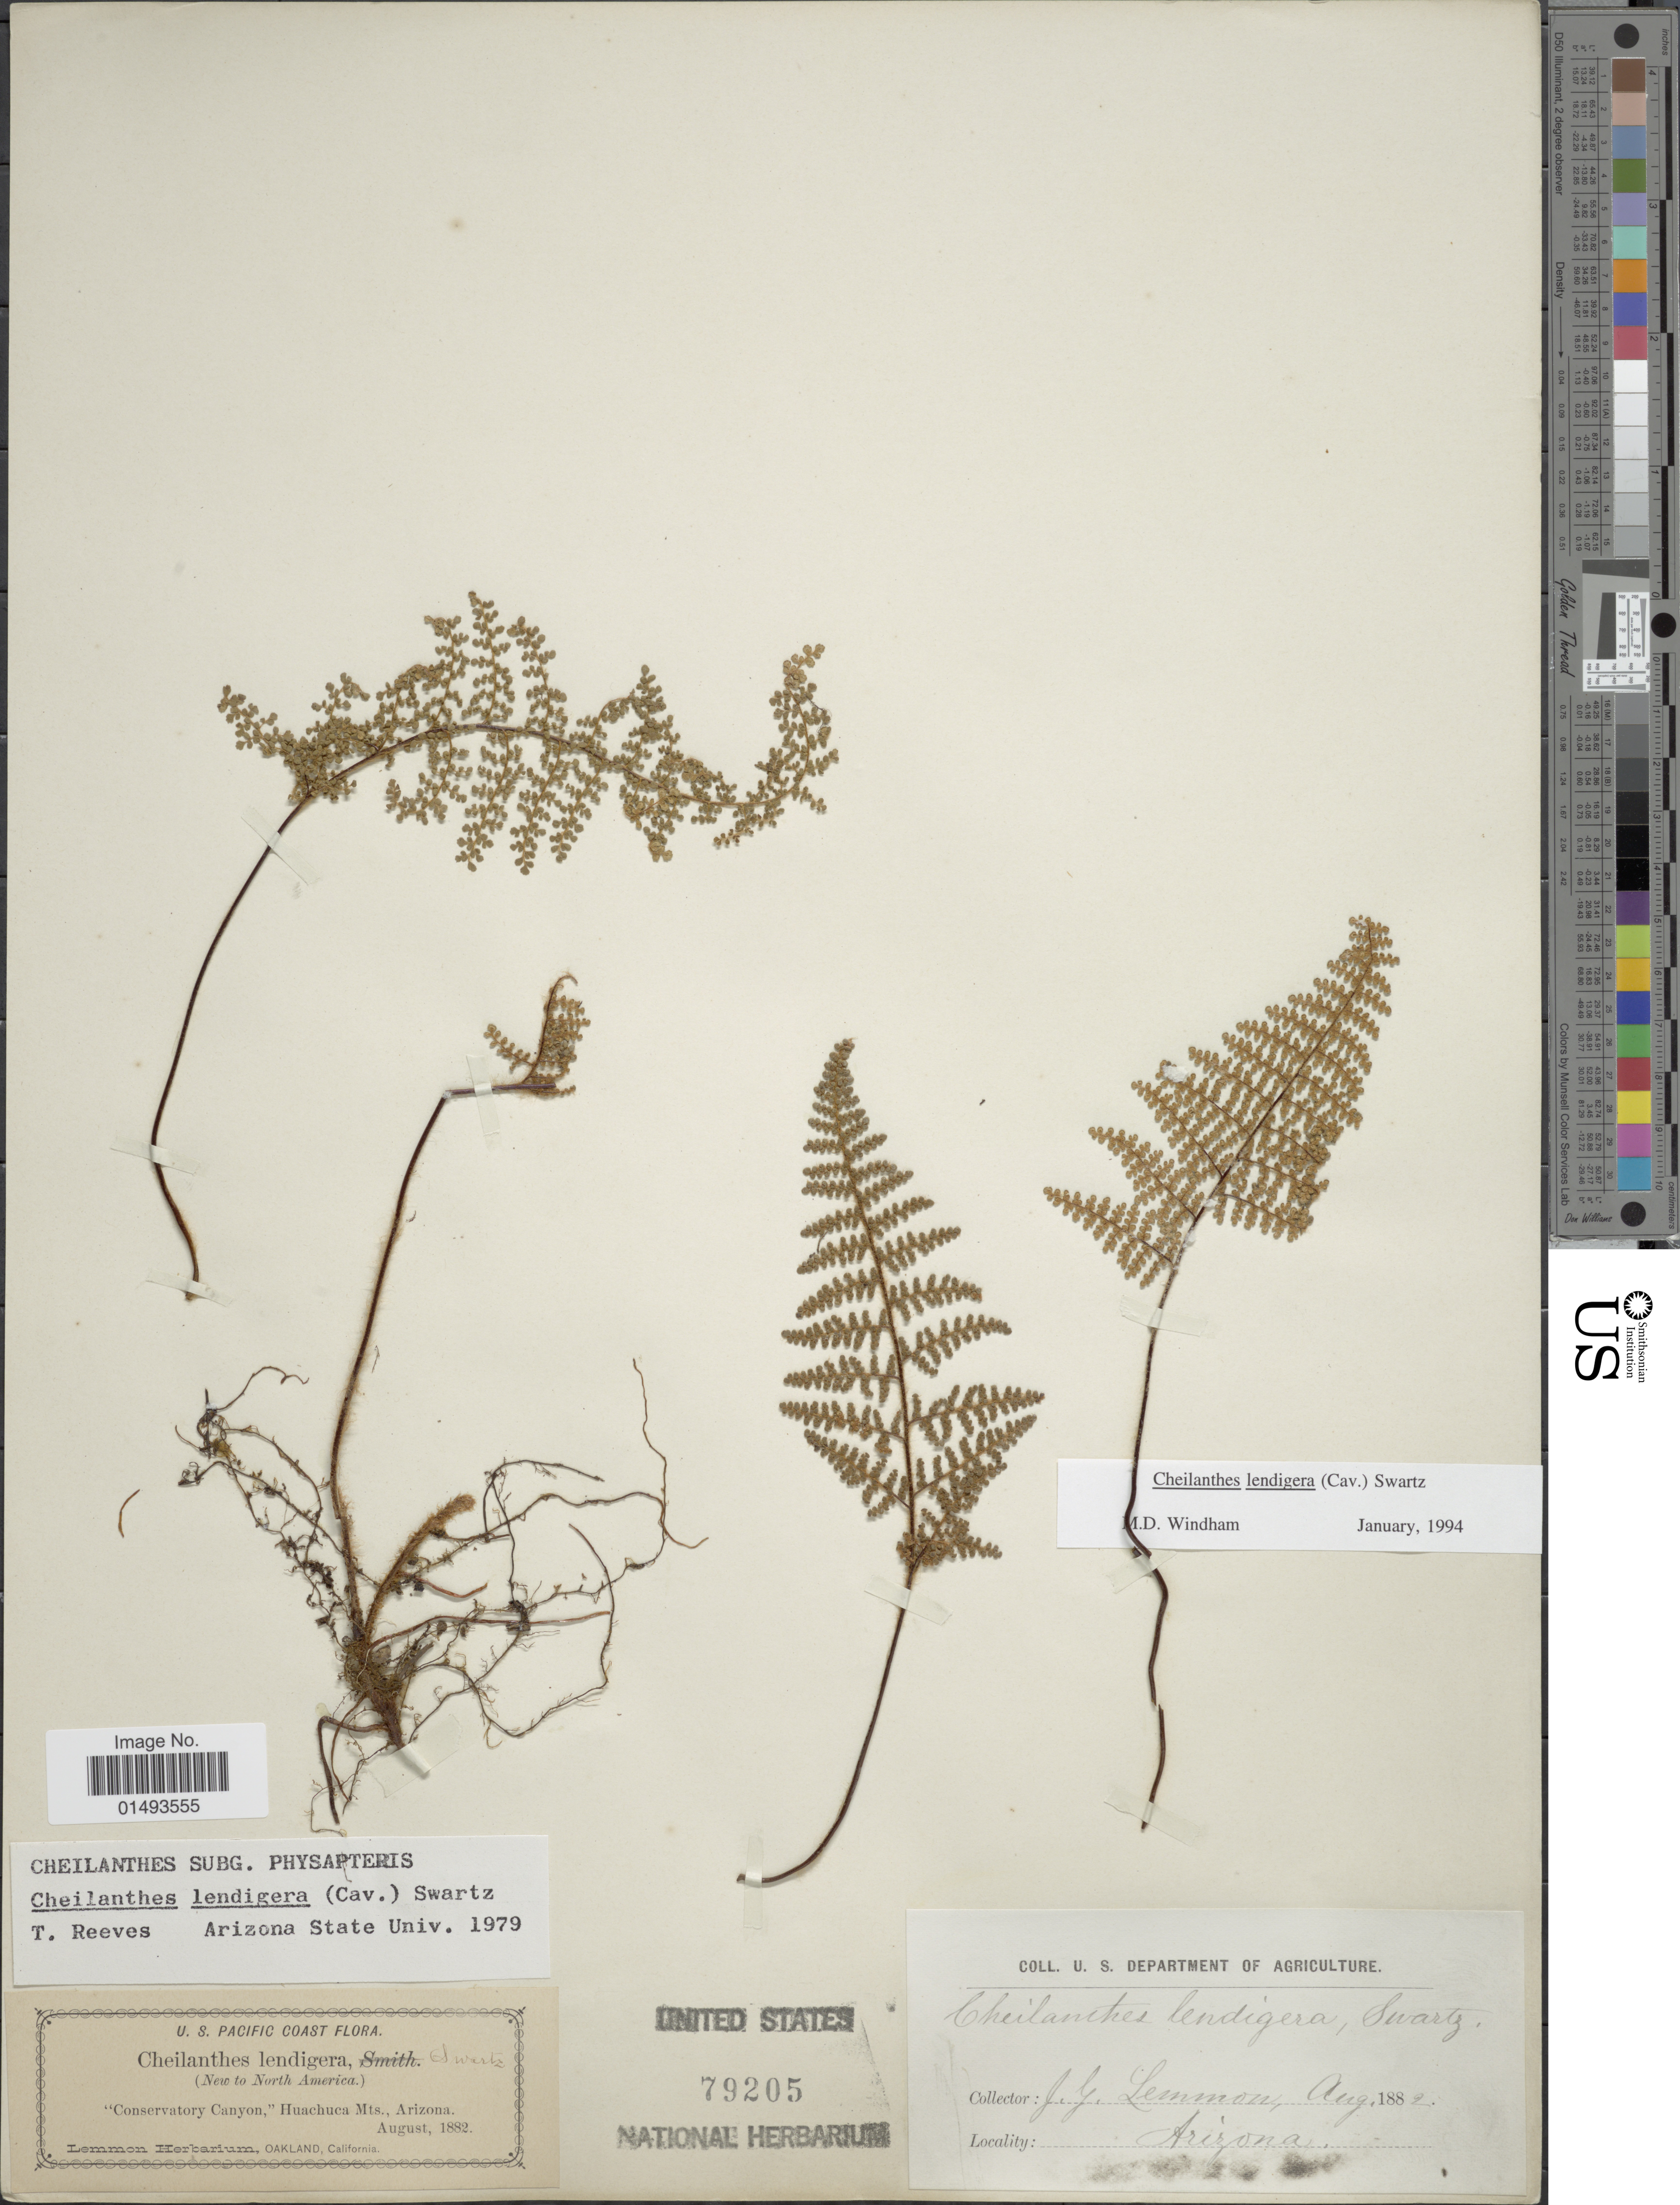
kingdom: Plantae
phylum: Tracheophyta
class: Polypodiopsida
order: Polypodiales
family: Pteridaceae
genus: Myriopteris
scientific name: Myriopteris lendigera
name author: (Cav.) J. Sm.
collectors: J. Lemmon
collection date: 1882-08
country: United States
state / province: Arizona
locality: Conservatory Canyon,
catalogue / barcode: US 79205